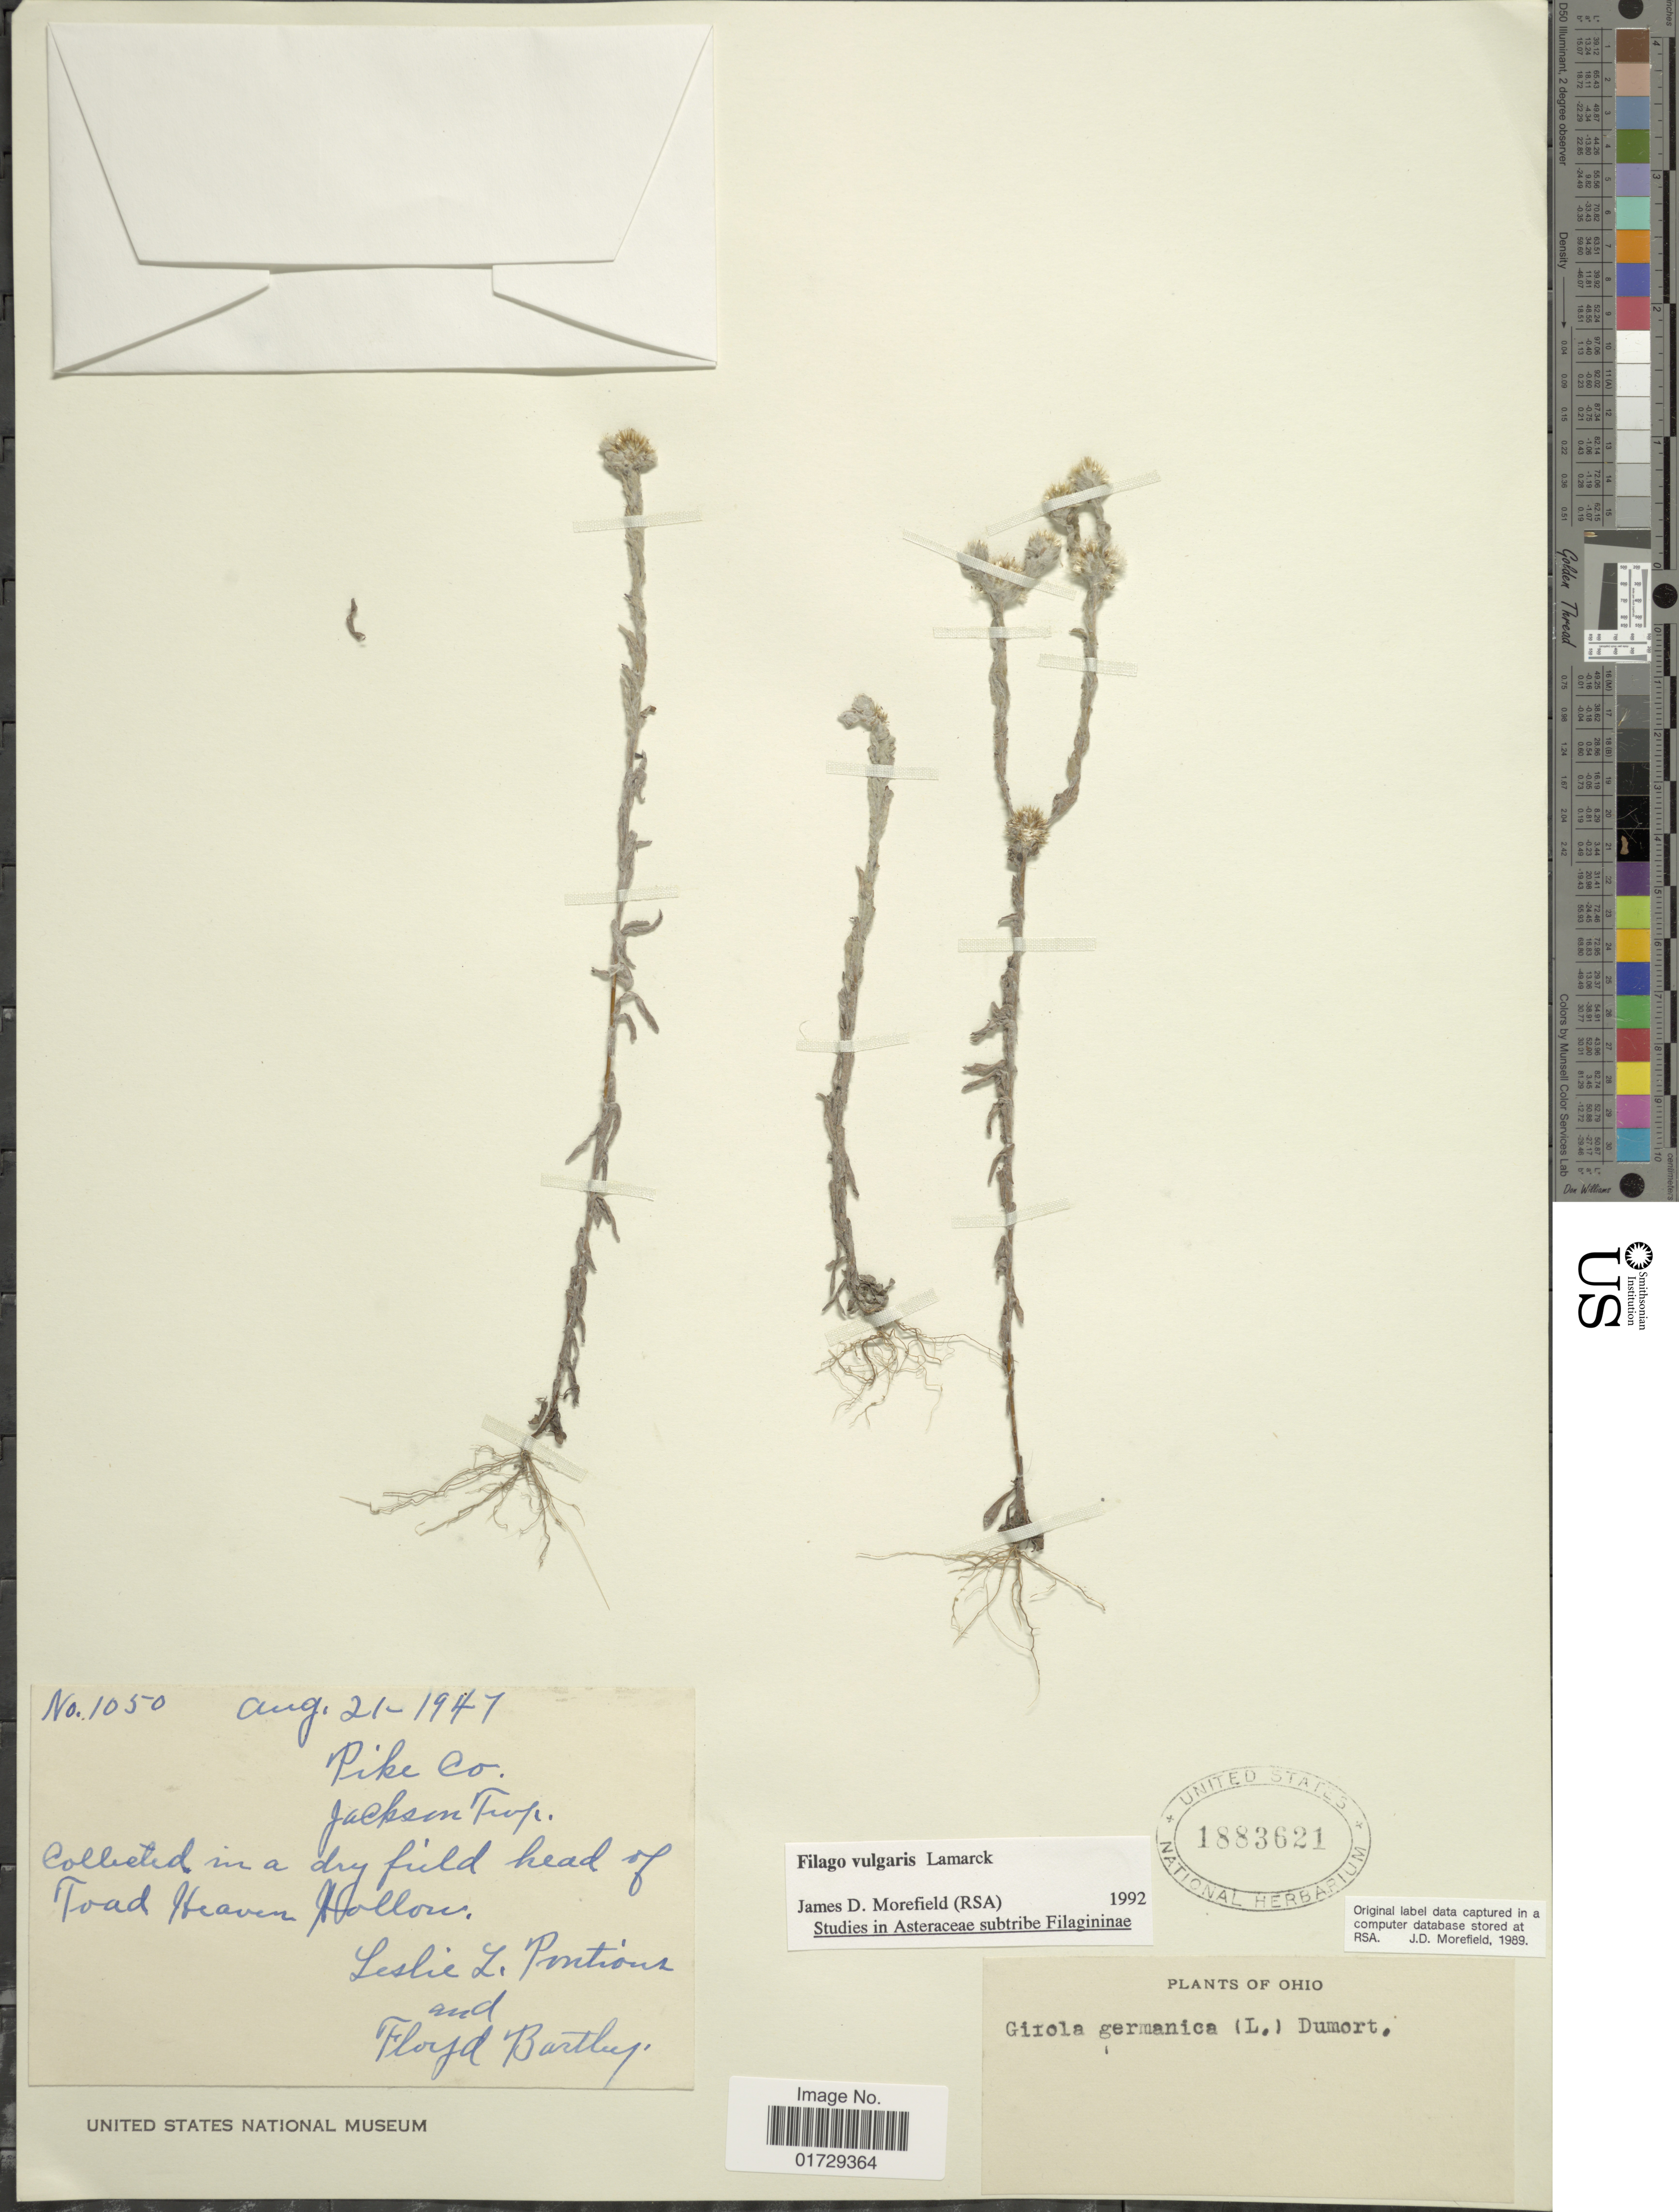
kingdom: Plantae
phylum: Tracheophyta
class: Magnoliopsida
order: Asterales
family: Asteraceae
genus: Filago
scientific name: Filago vulgaris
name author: Lam.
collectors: L. Pontius & F. Bartley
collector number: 1050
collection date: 1947-08-21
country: United States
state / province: Ohio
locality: Pike Co. Jackson Twp., in a dry field head of Toad Heaven Hollow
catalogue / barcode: US 1883621